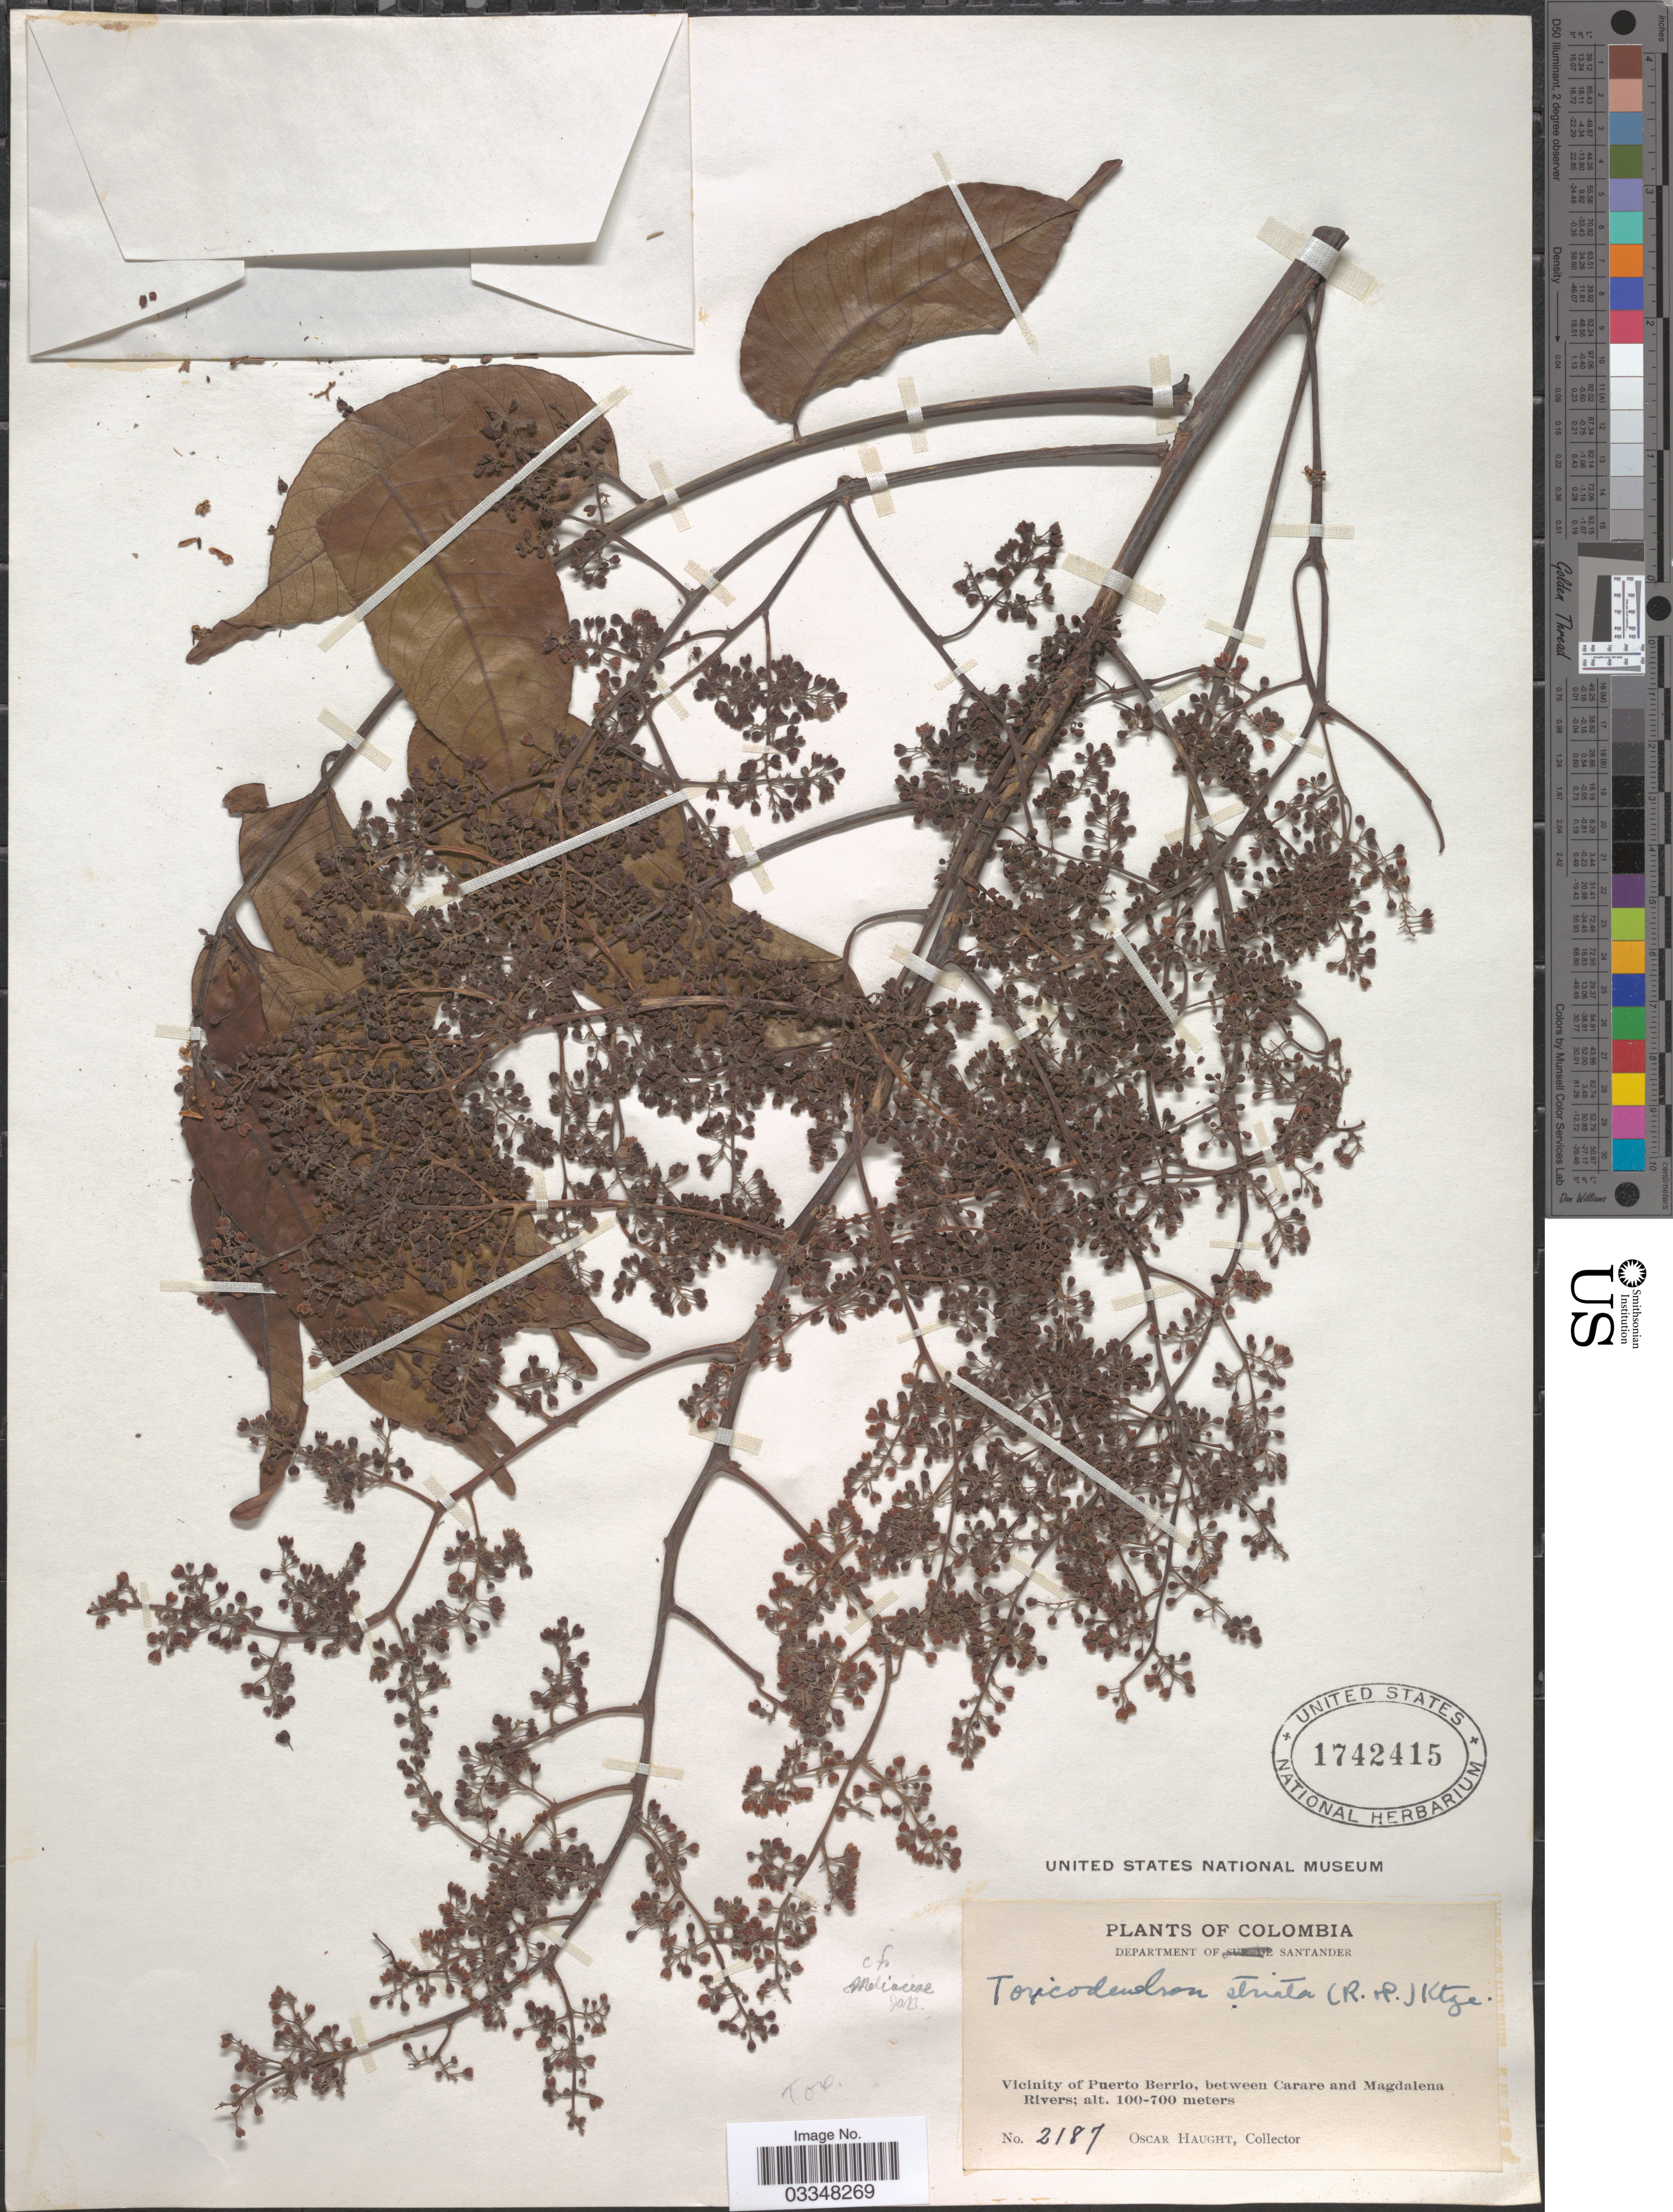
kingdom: Plantae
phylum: Tracheophyta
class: Magnoliopsida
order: Sapindales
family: Anacardiaceae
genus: Spondias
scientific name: Spondias mombin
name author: L.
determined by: Mitchell, John D.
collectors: O. Haught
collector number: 2187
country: Colombia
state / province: Santander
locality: Department of Santander. Vicinity of Puerto Berrio, between Carare and Magdalena Rivers.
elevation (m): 100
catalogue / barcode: US 1742415